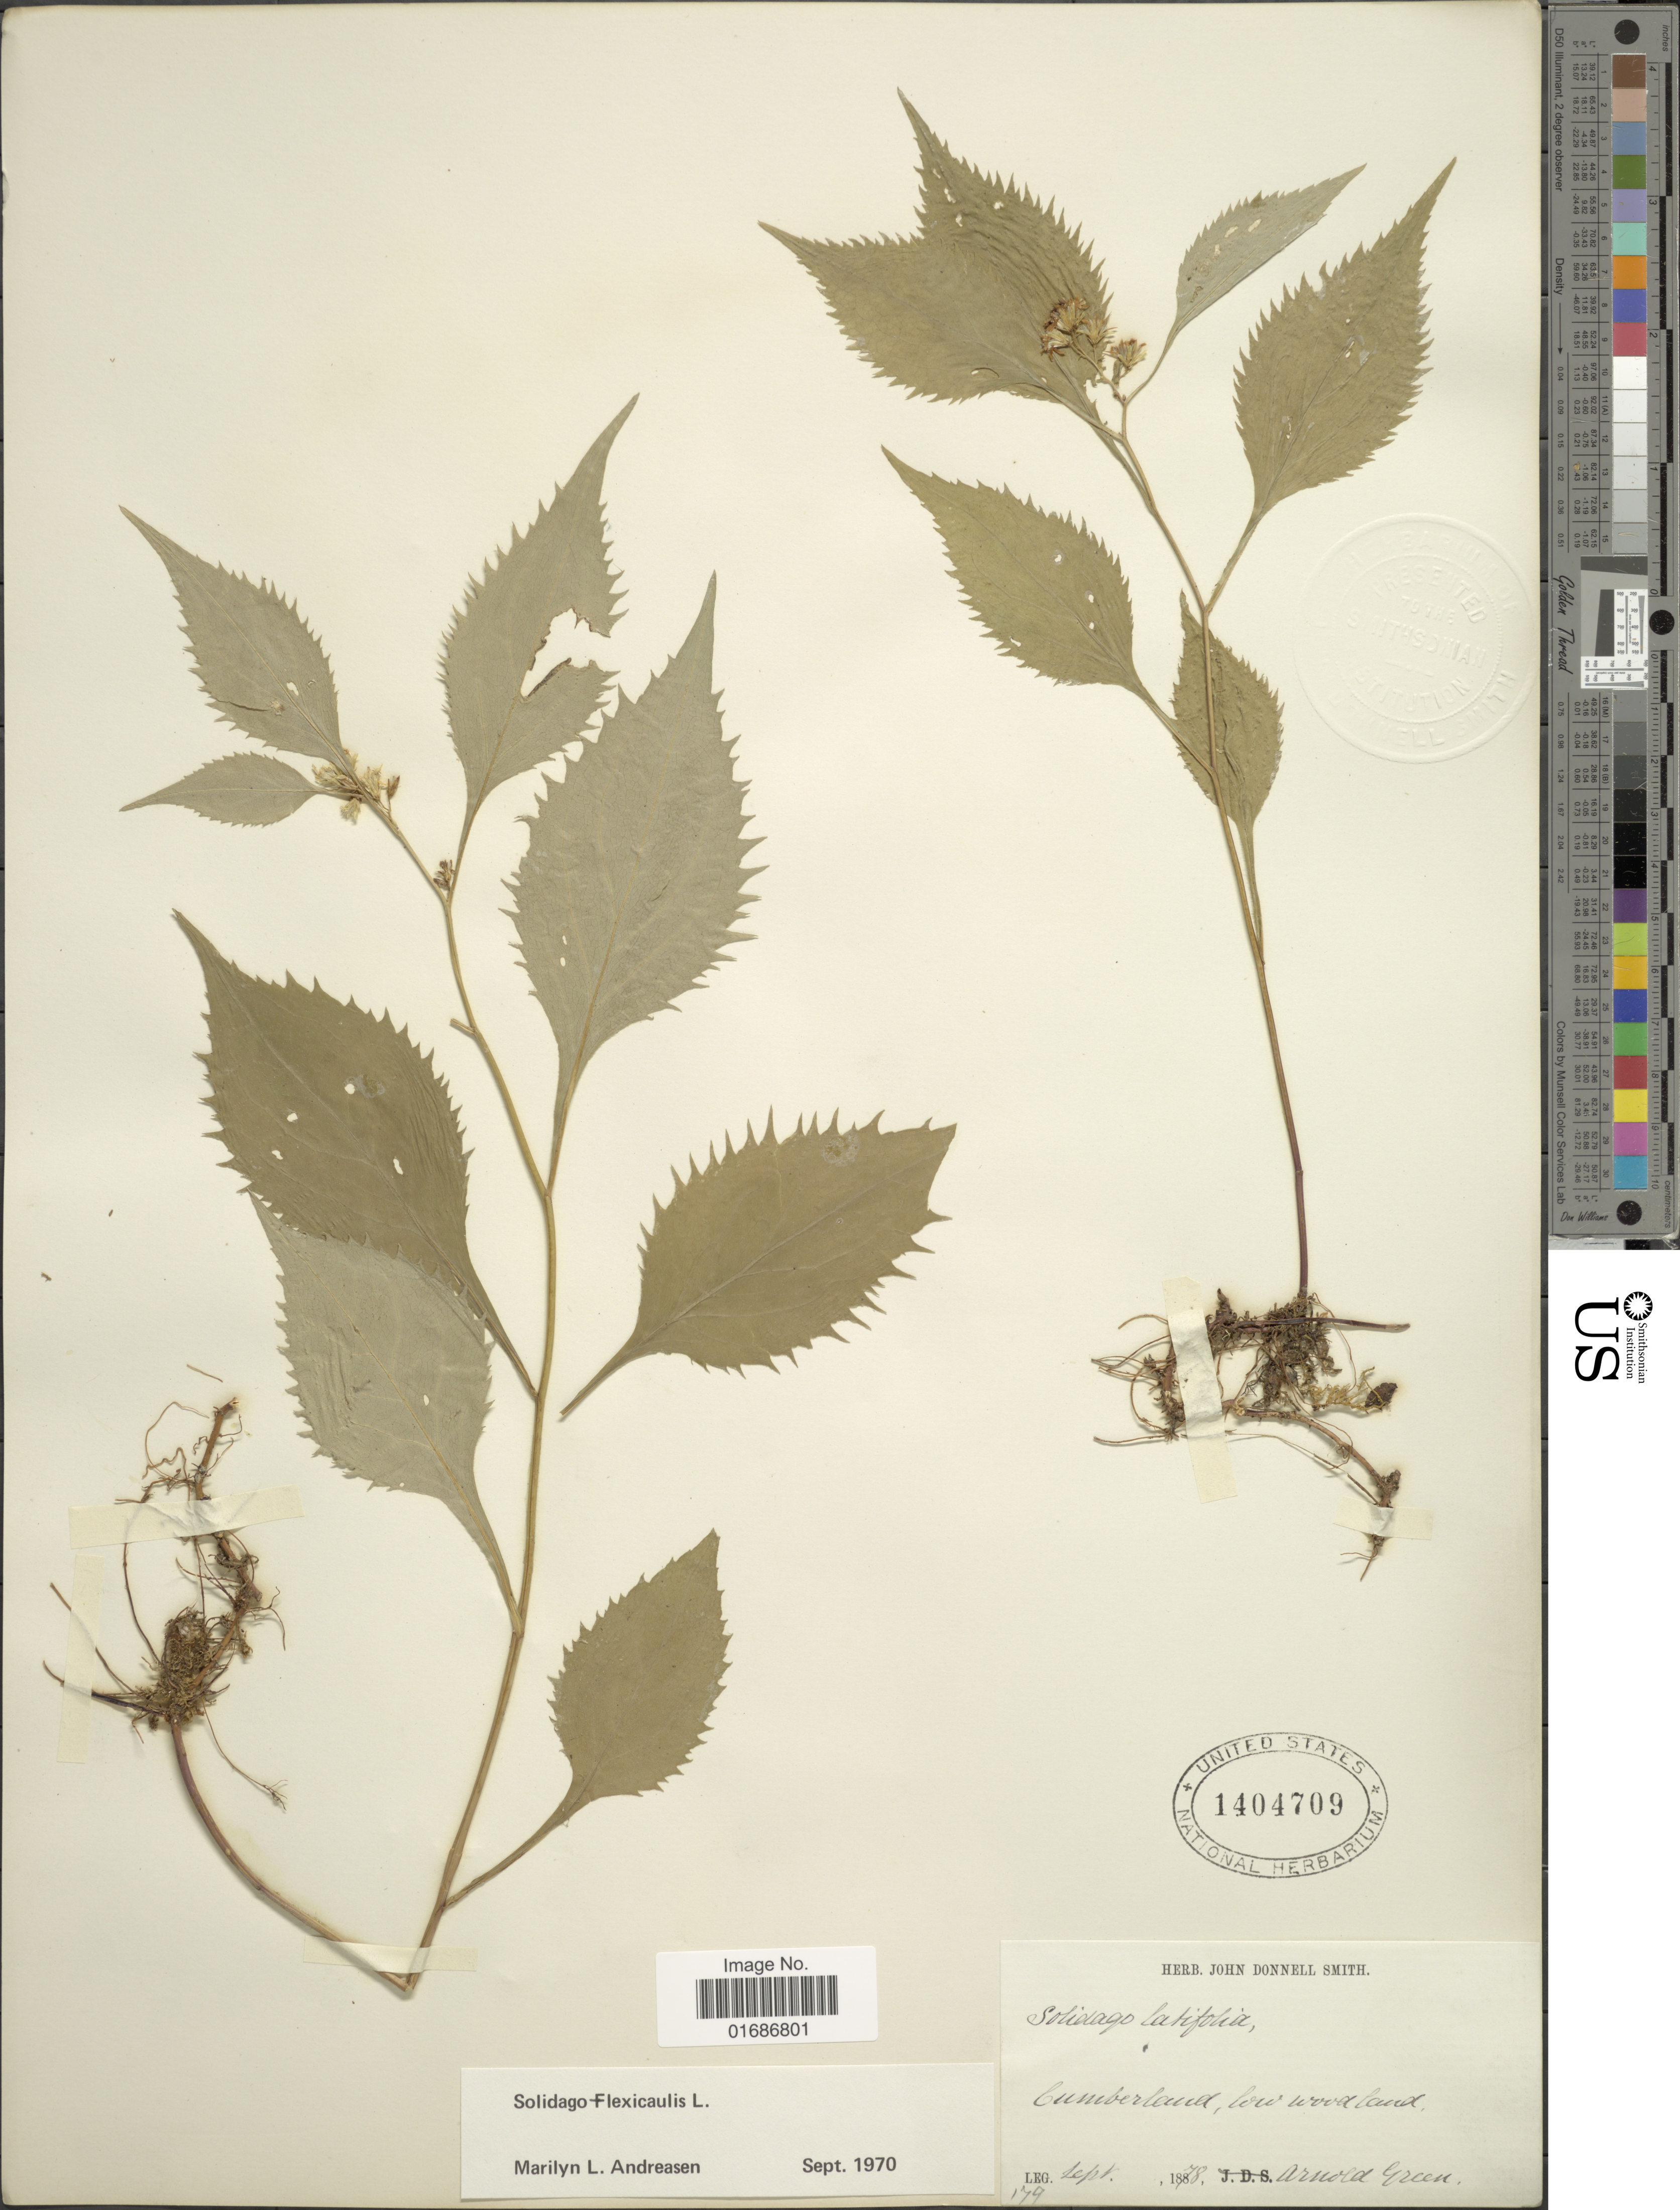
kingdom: Plantae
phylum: Tracheophyta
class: Magnoliopsida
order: Asterales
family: Asteraceae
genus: Solidago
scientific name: Solidago flexicaulis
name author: L.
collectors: A. Green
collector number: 179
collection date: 1878-09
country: United States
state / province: Maine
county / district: Cumberland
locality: Cumberland, low wood land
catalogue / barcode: US 1404709